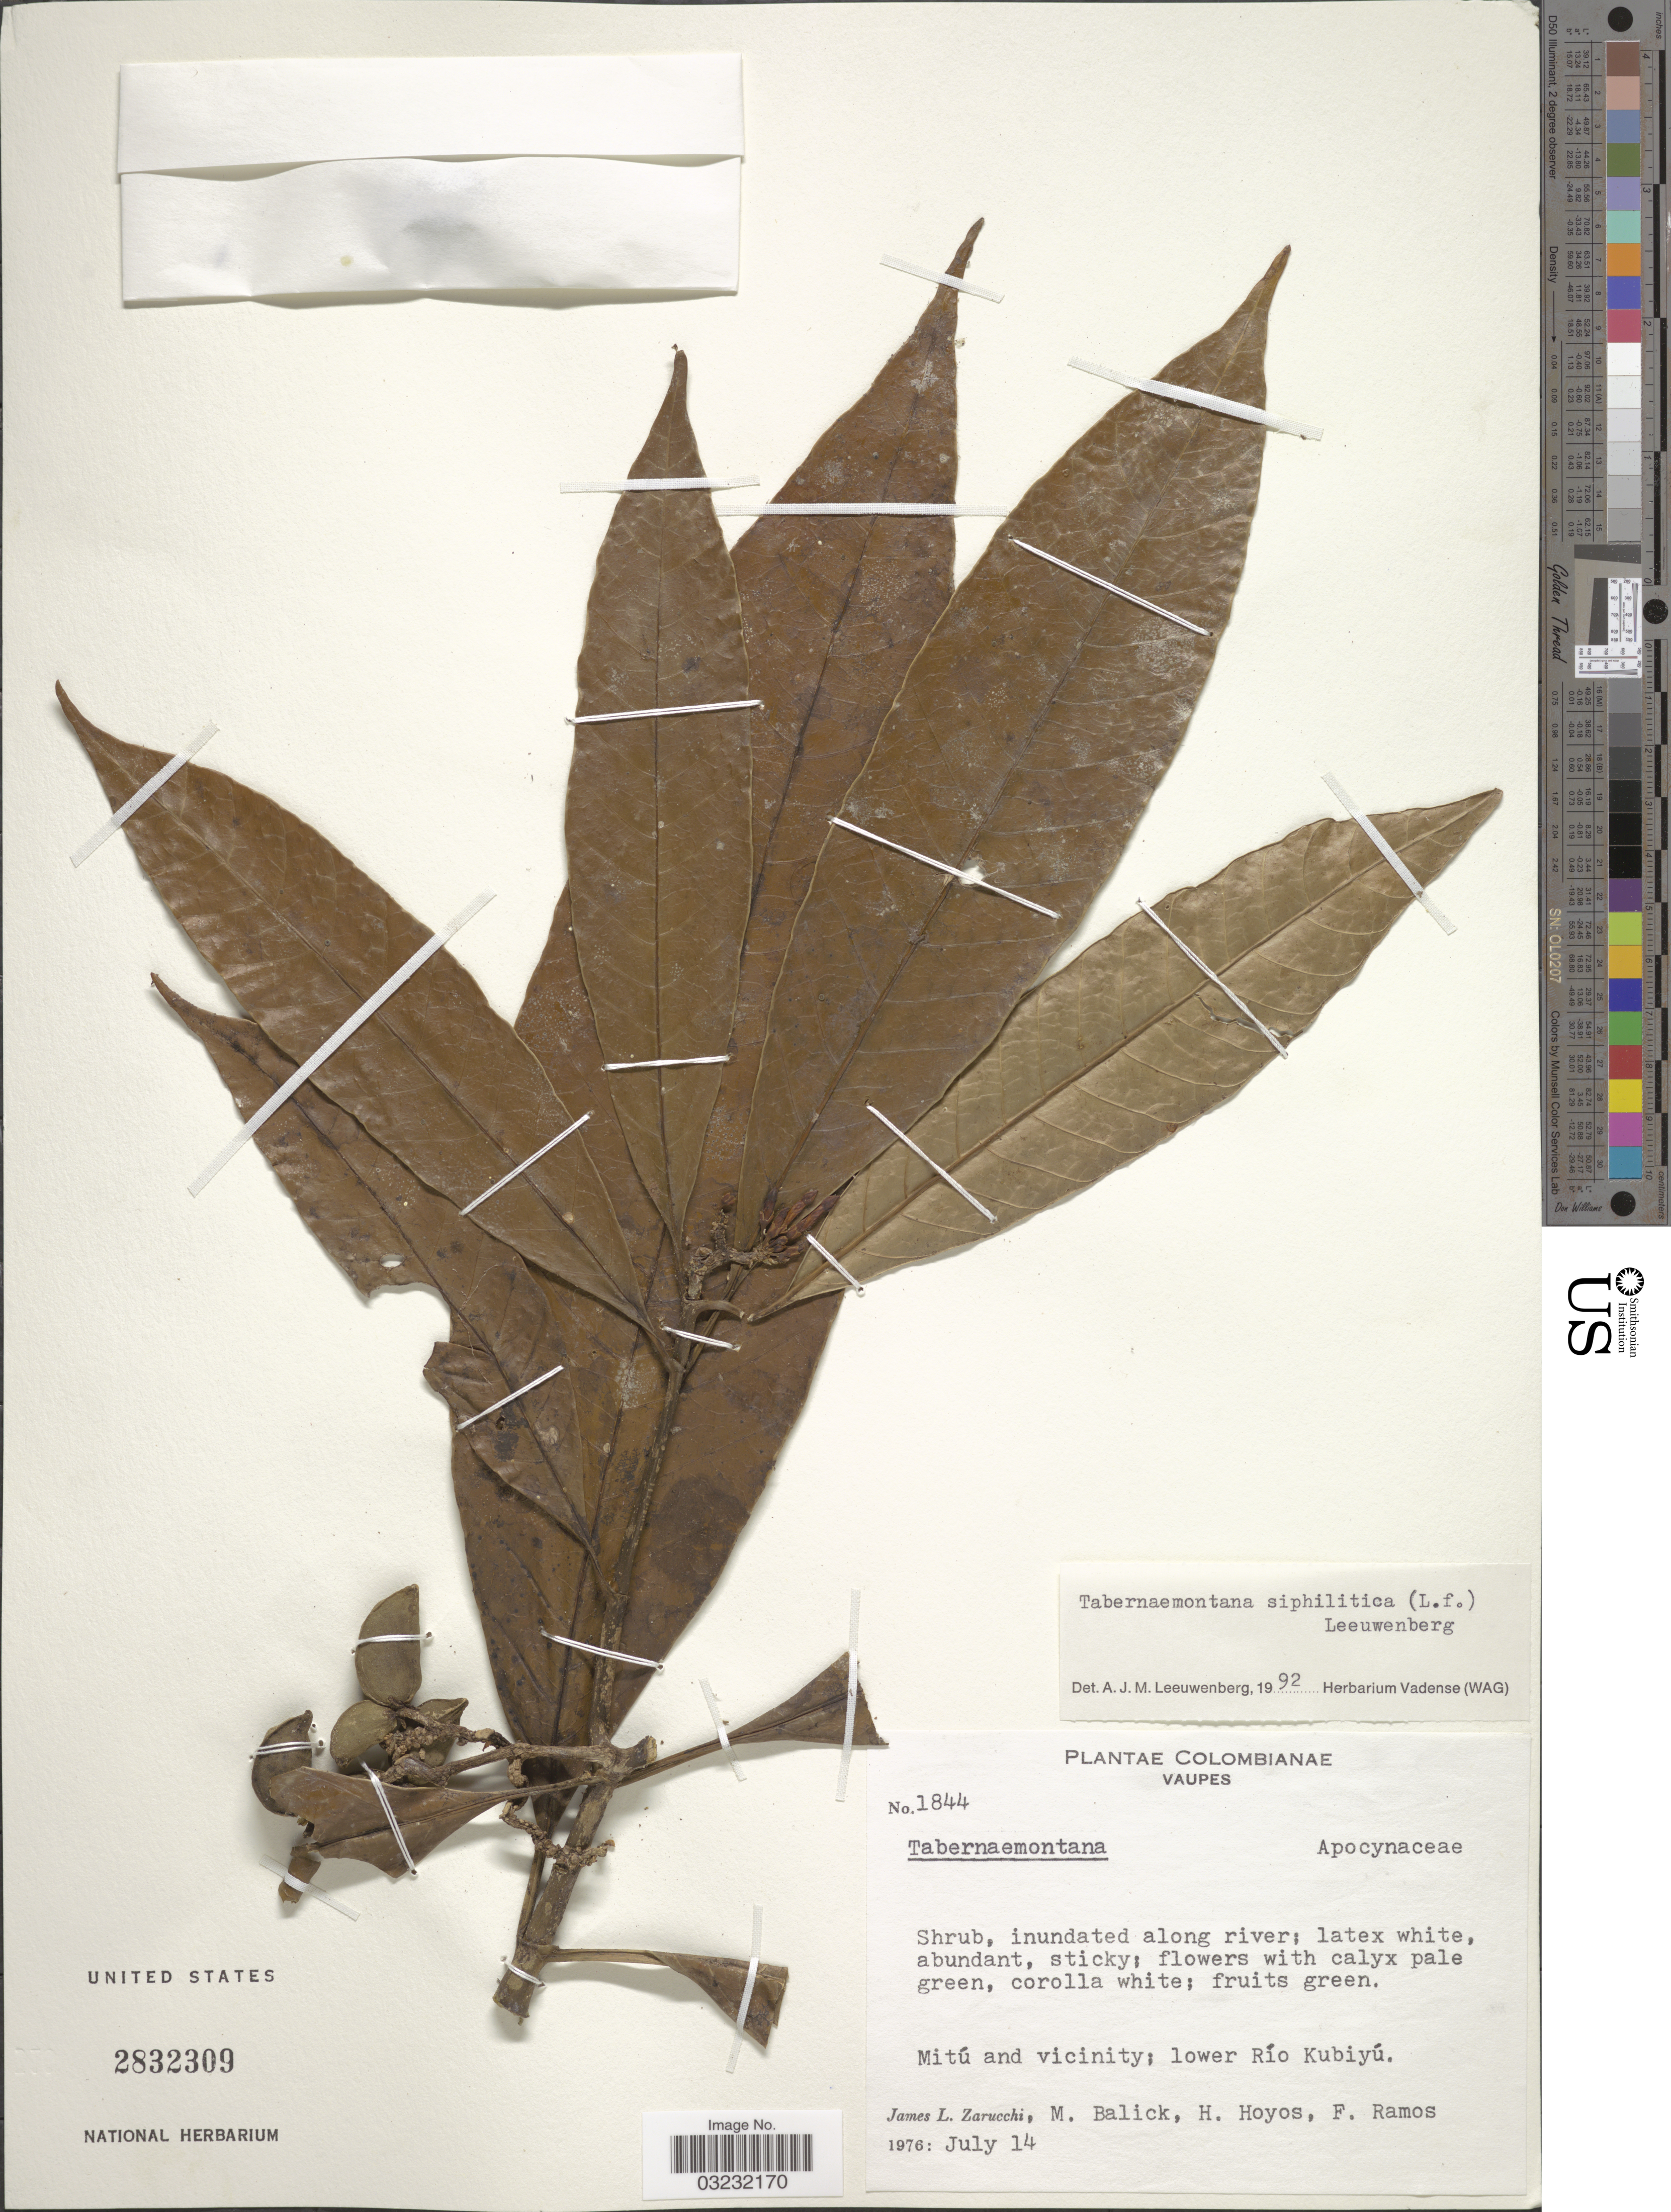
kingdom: Plantae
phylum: Tracheophyta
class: Magnoliopsida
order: Gentianales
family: Apocynaceae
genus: Tabernaemontana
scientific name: Tabernaemontana siphilitica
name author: (L. f.) Leeuwenb.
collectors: J. L. Zarucchi, M. Balick, H. Hoyos & F. Ramos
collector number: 1844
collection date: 1976-07-14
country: Colombia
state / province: Vaupés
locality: Mitú and vicinity; lower Río Kubiyú.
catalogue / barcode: US 2832309